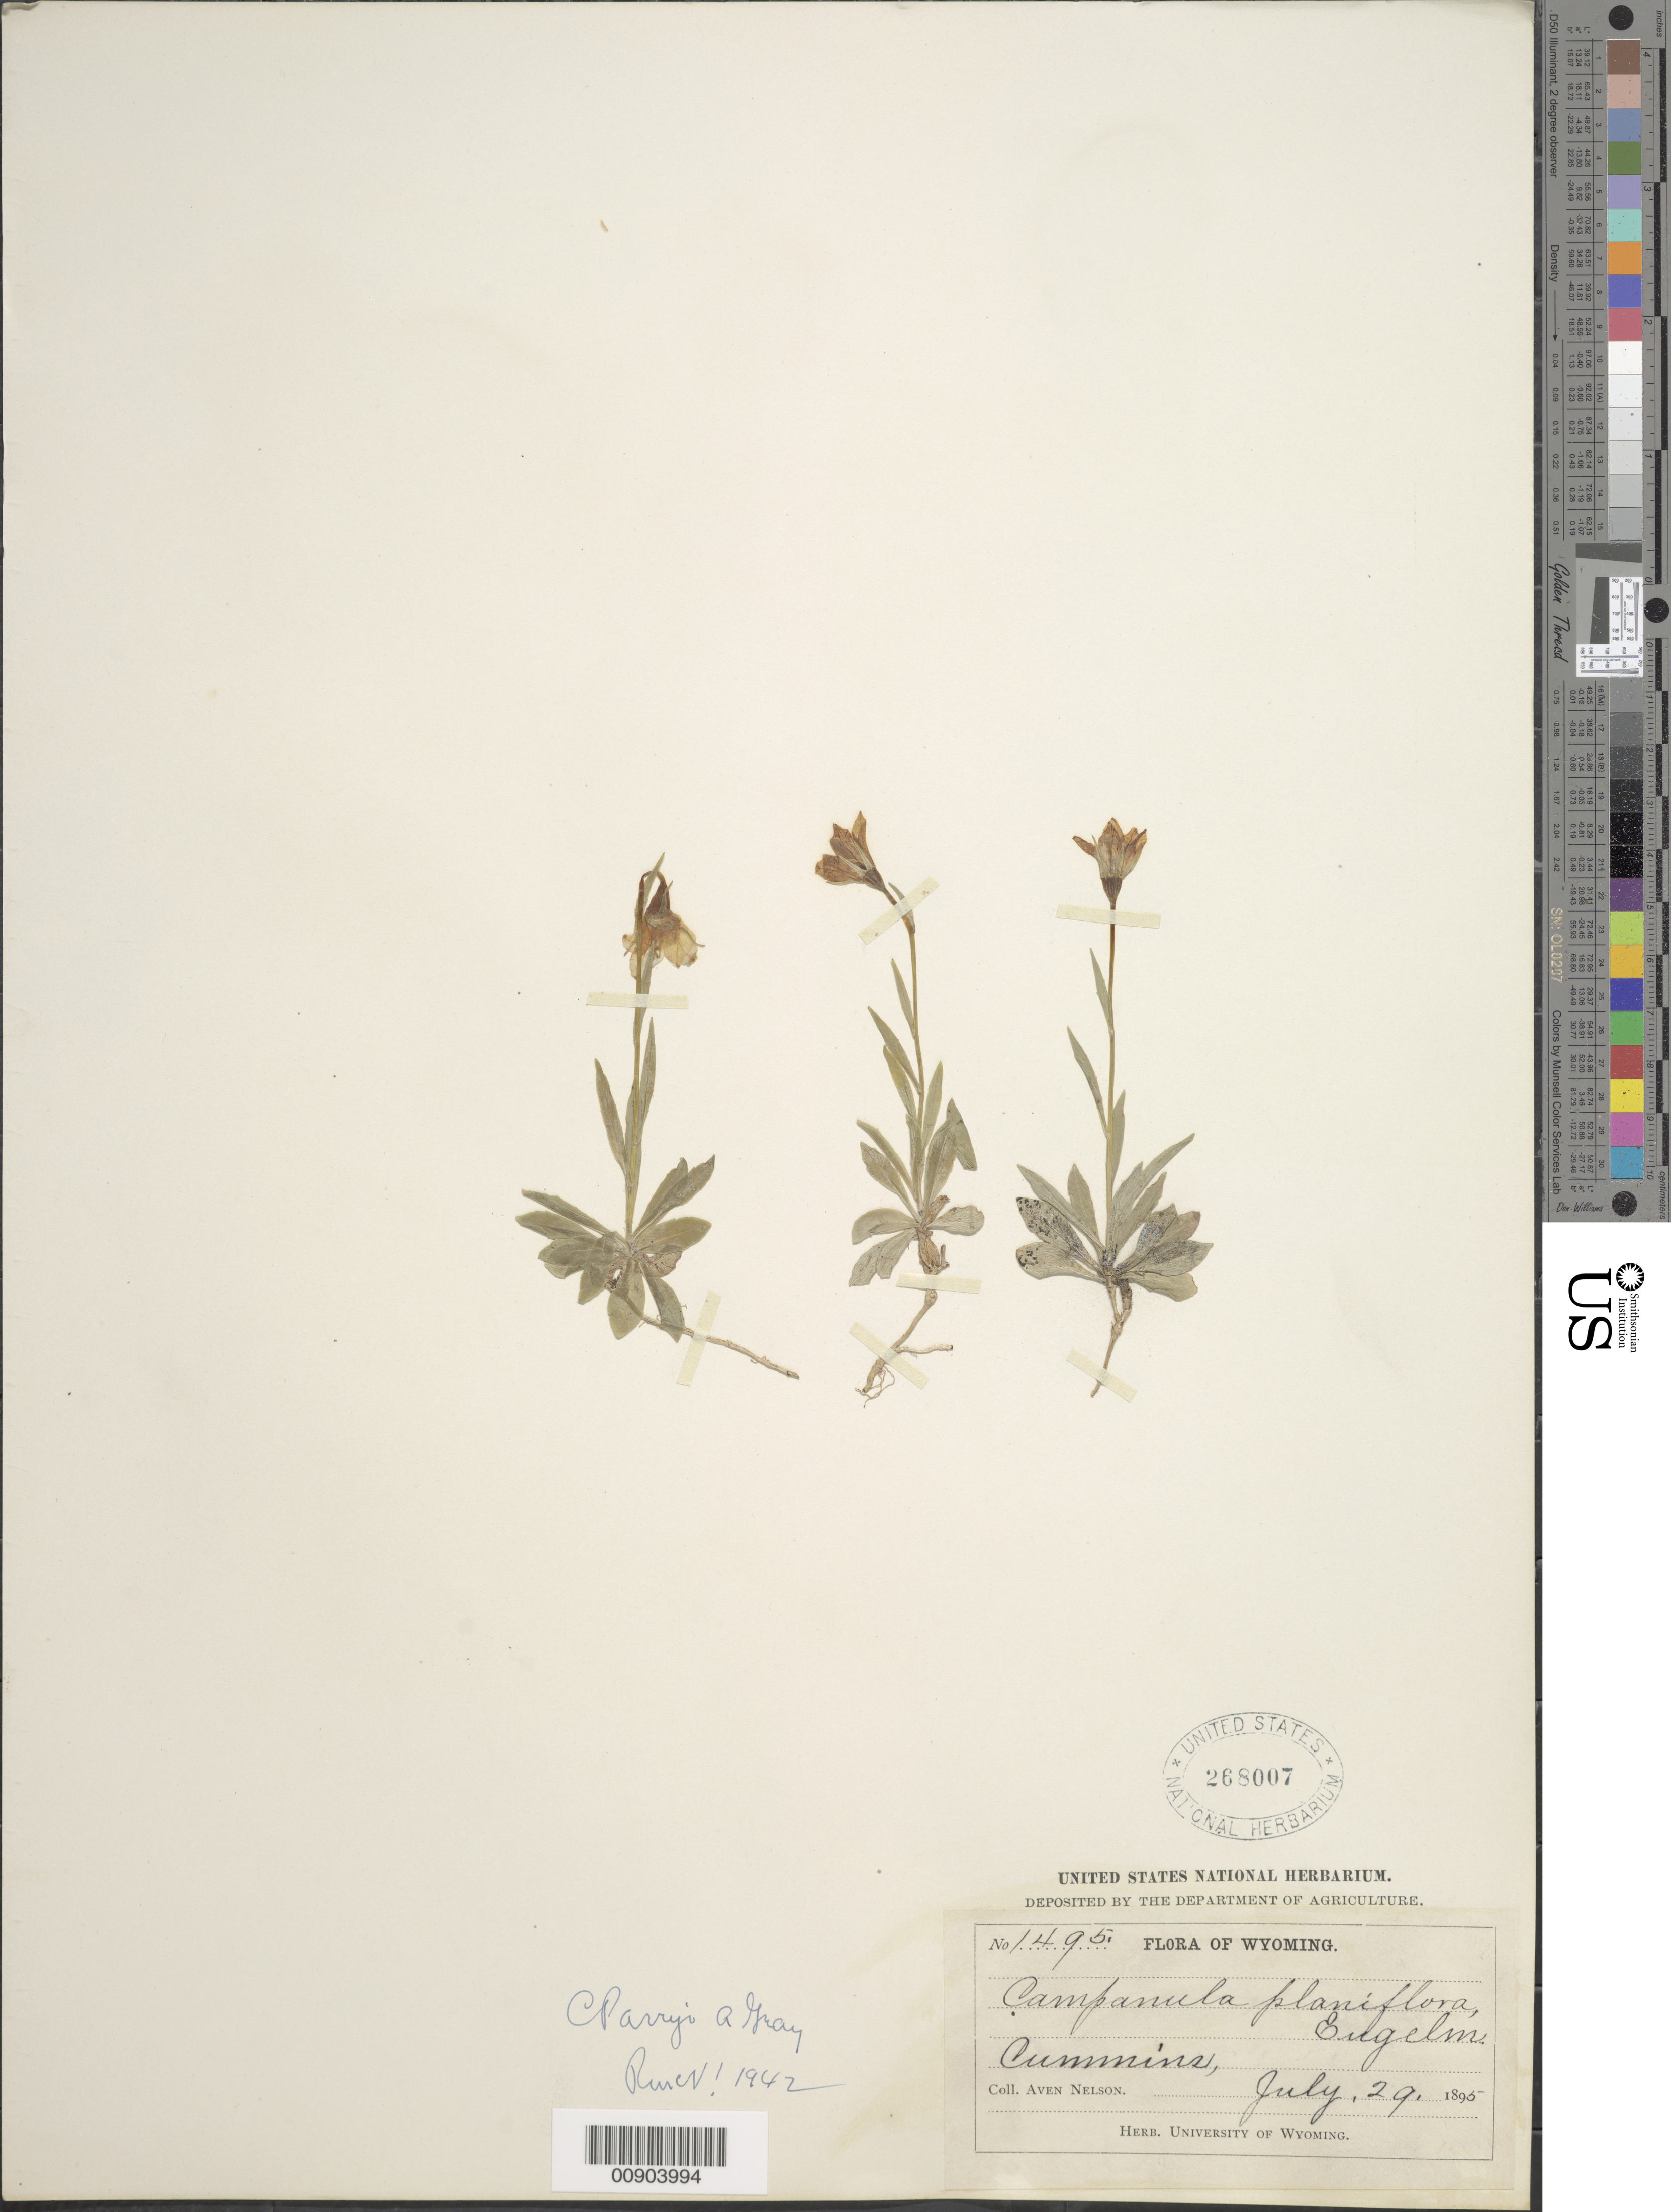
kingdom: Plantae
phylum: Tracheophyta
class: Magnoliopsida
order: Asterales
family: Campanulaceae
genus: Campanula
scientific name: Campanula parryi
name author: A. Gray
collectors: A. Nelson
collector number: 1495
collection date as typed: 29 Jul 1895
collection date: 1895-07-29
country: United States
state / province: Wyoming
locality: Cummins.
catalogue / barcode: US 268007